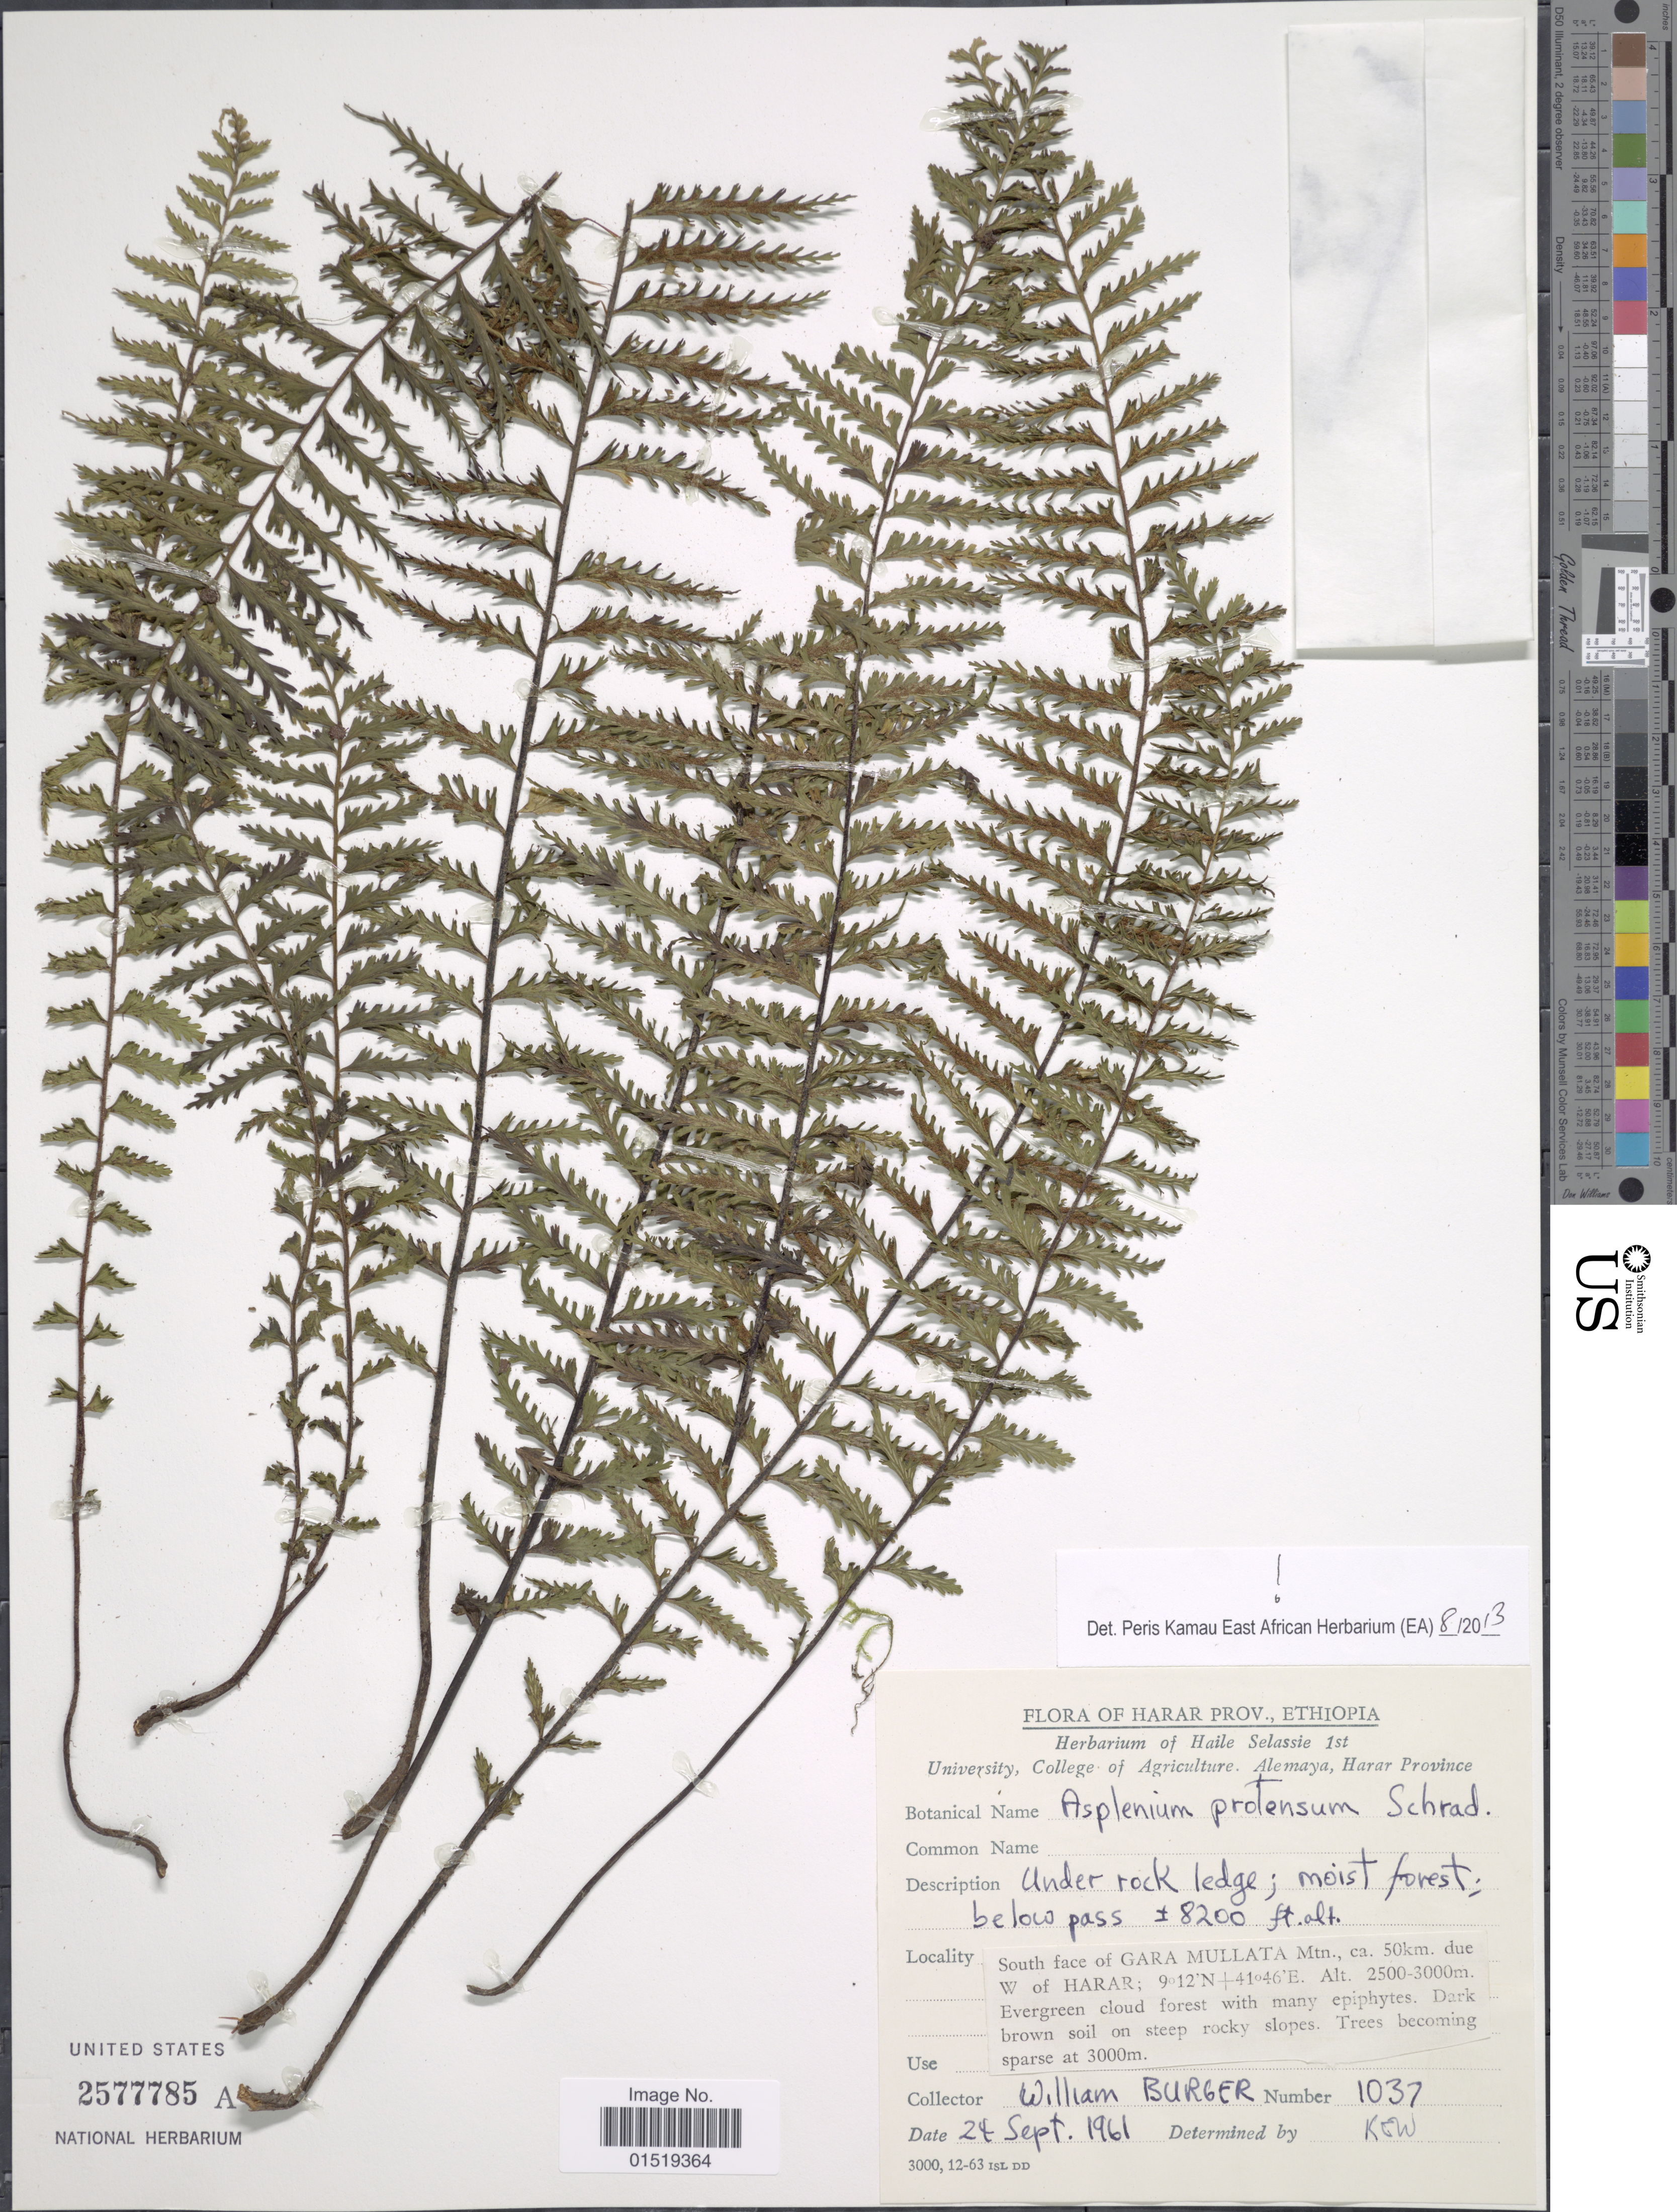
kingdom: Plantae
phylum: Tracheophyta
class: Polypodiopsida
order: Polypodiales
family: Aspleniaceae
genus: Asplenium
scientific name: Asplenium protensum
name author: Schrad.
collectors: W. Burger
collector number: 1037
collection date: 1961-09-24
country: Ethiopia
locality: Harar Prov. South face of Gara Mullata Mtn., ca. 50km. due W of Harar.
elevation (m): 2500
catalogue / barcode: US 2577785A